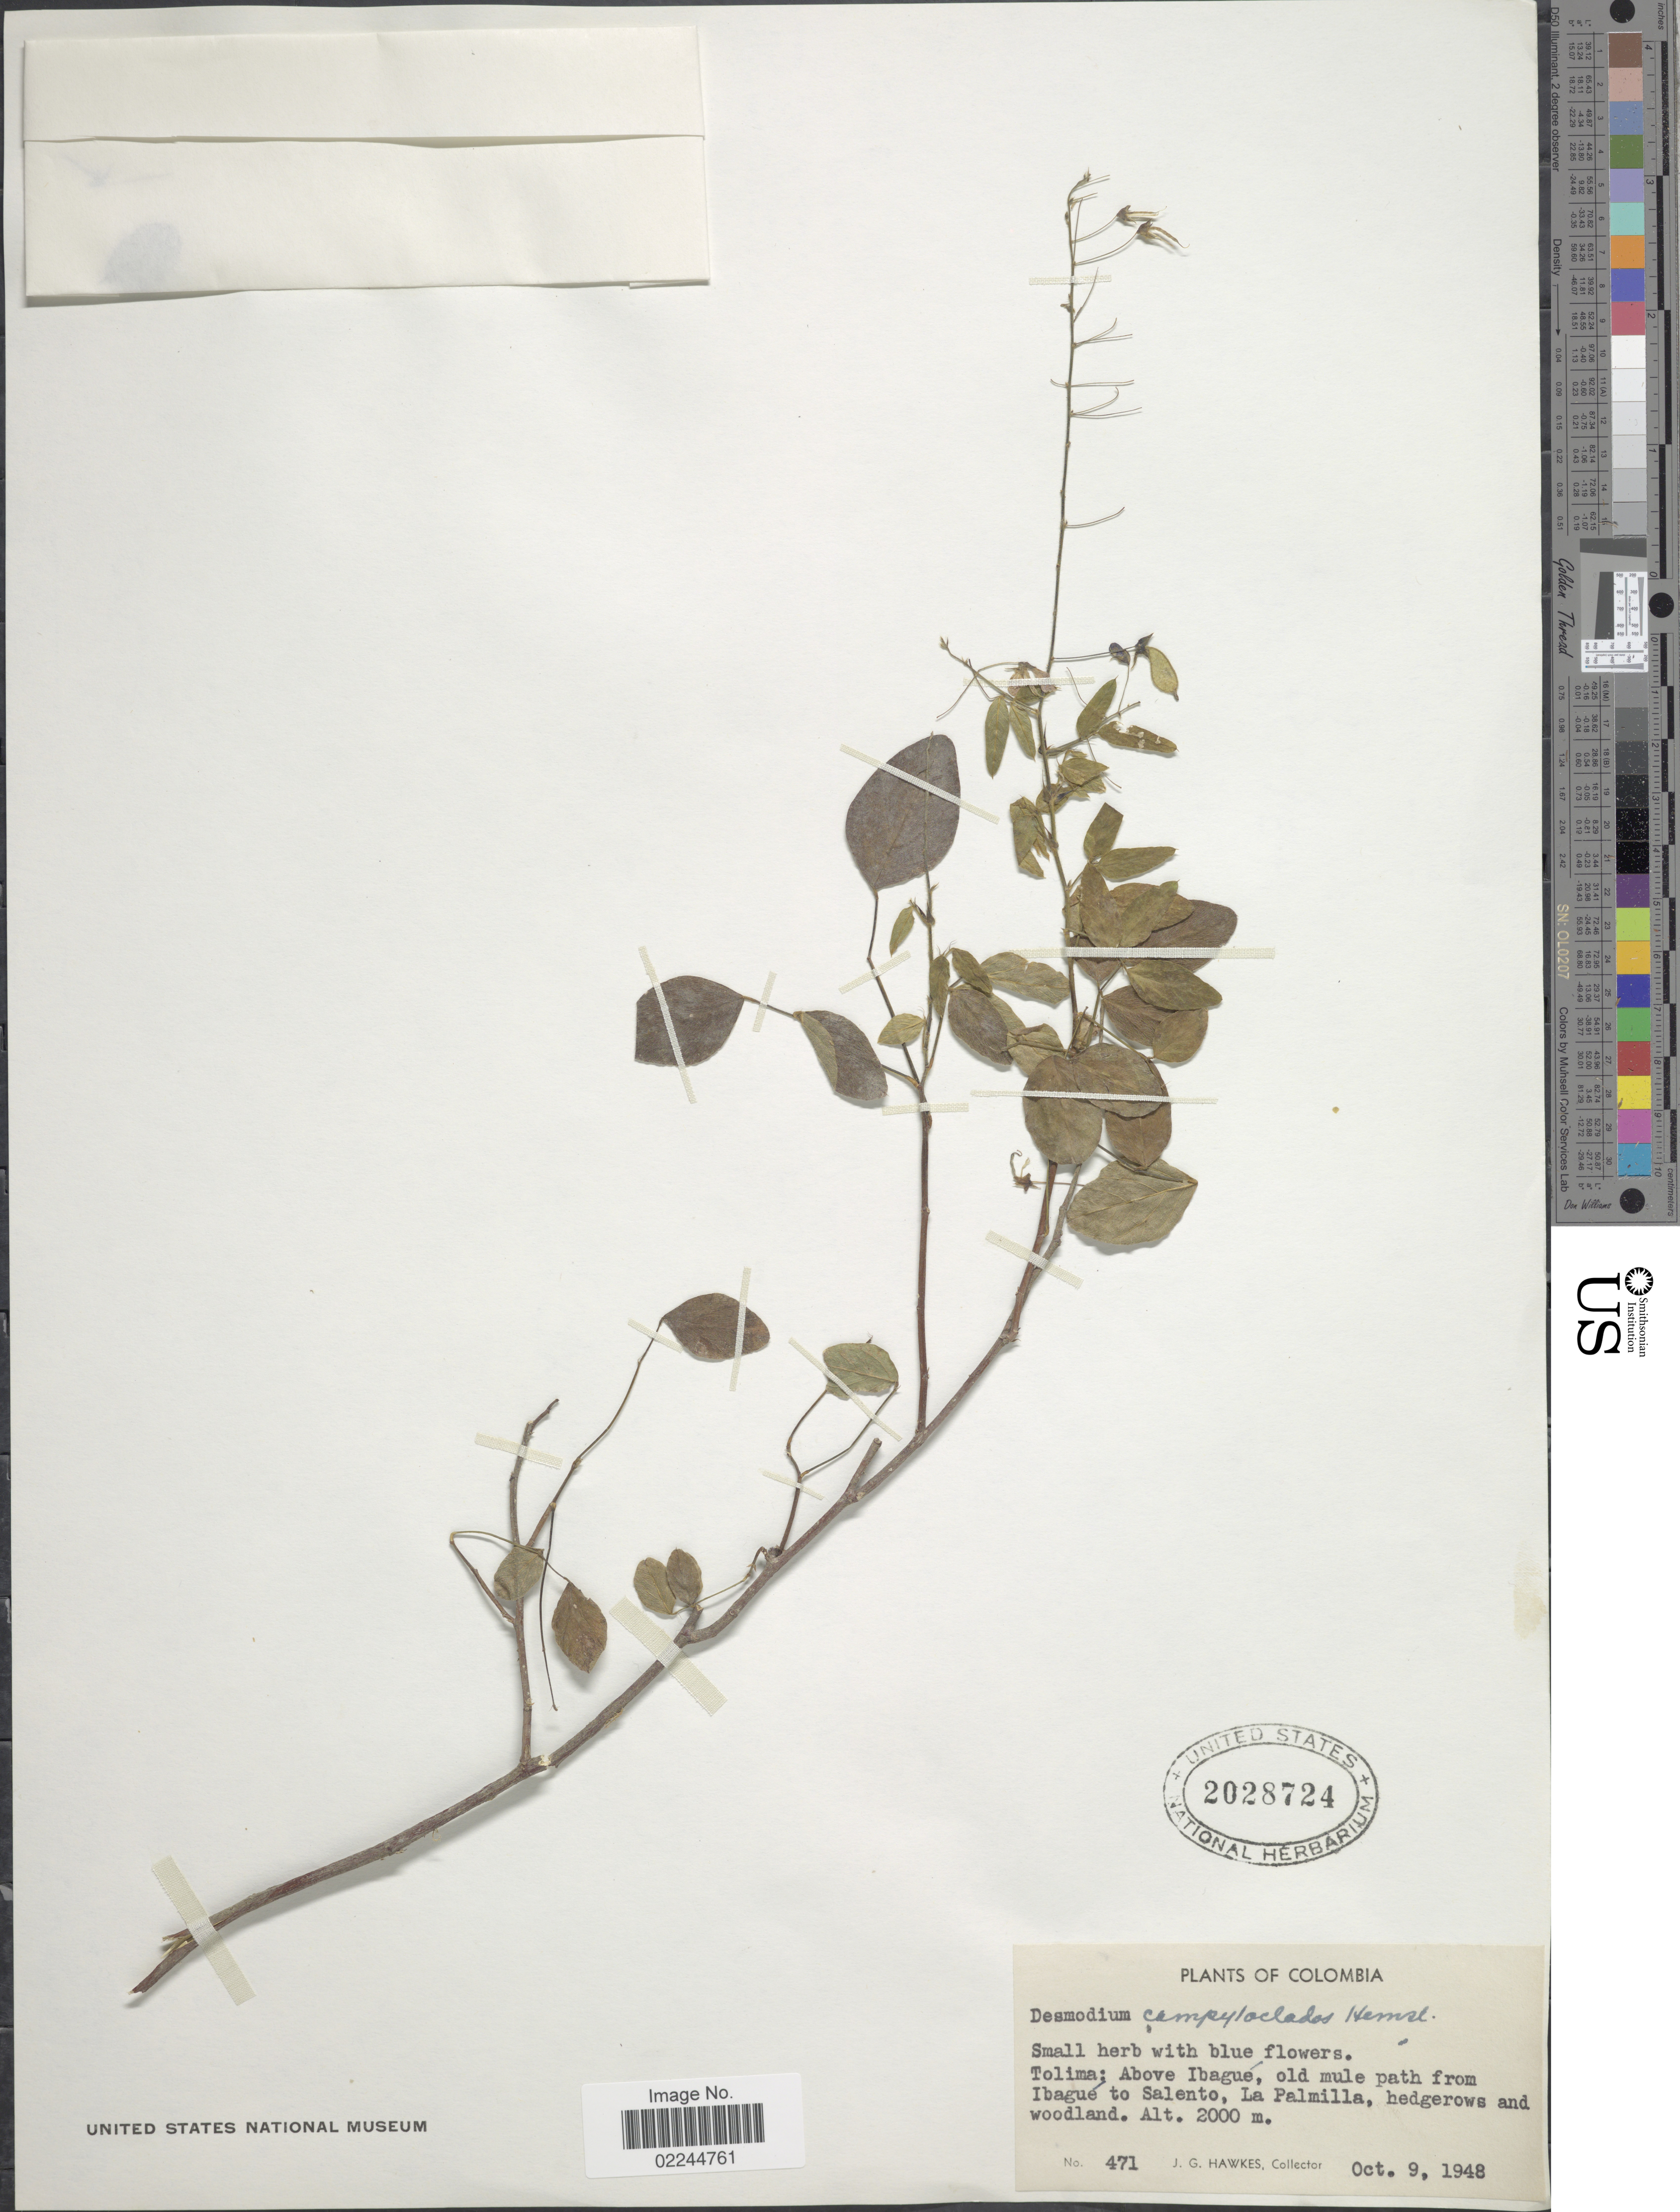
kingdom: Plantae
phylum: Tracheophyta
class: Magnoliopsida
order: Fabales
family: Fabaceae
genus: Desmodium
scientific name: Desmodium campyloclados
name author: Hemsl.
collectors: J. Hawkes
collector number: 471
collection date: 1948-10-09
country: Colombia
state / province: Tolima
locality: Above Ibague, old mule path from Ibague to Salento, La Palmilla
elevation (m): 2000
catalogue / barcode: US 2028724